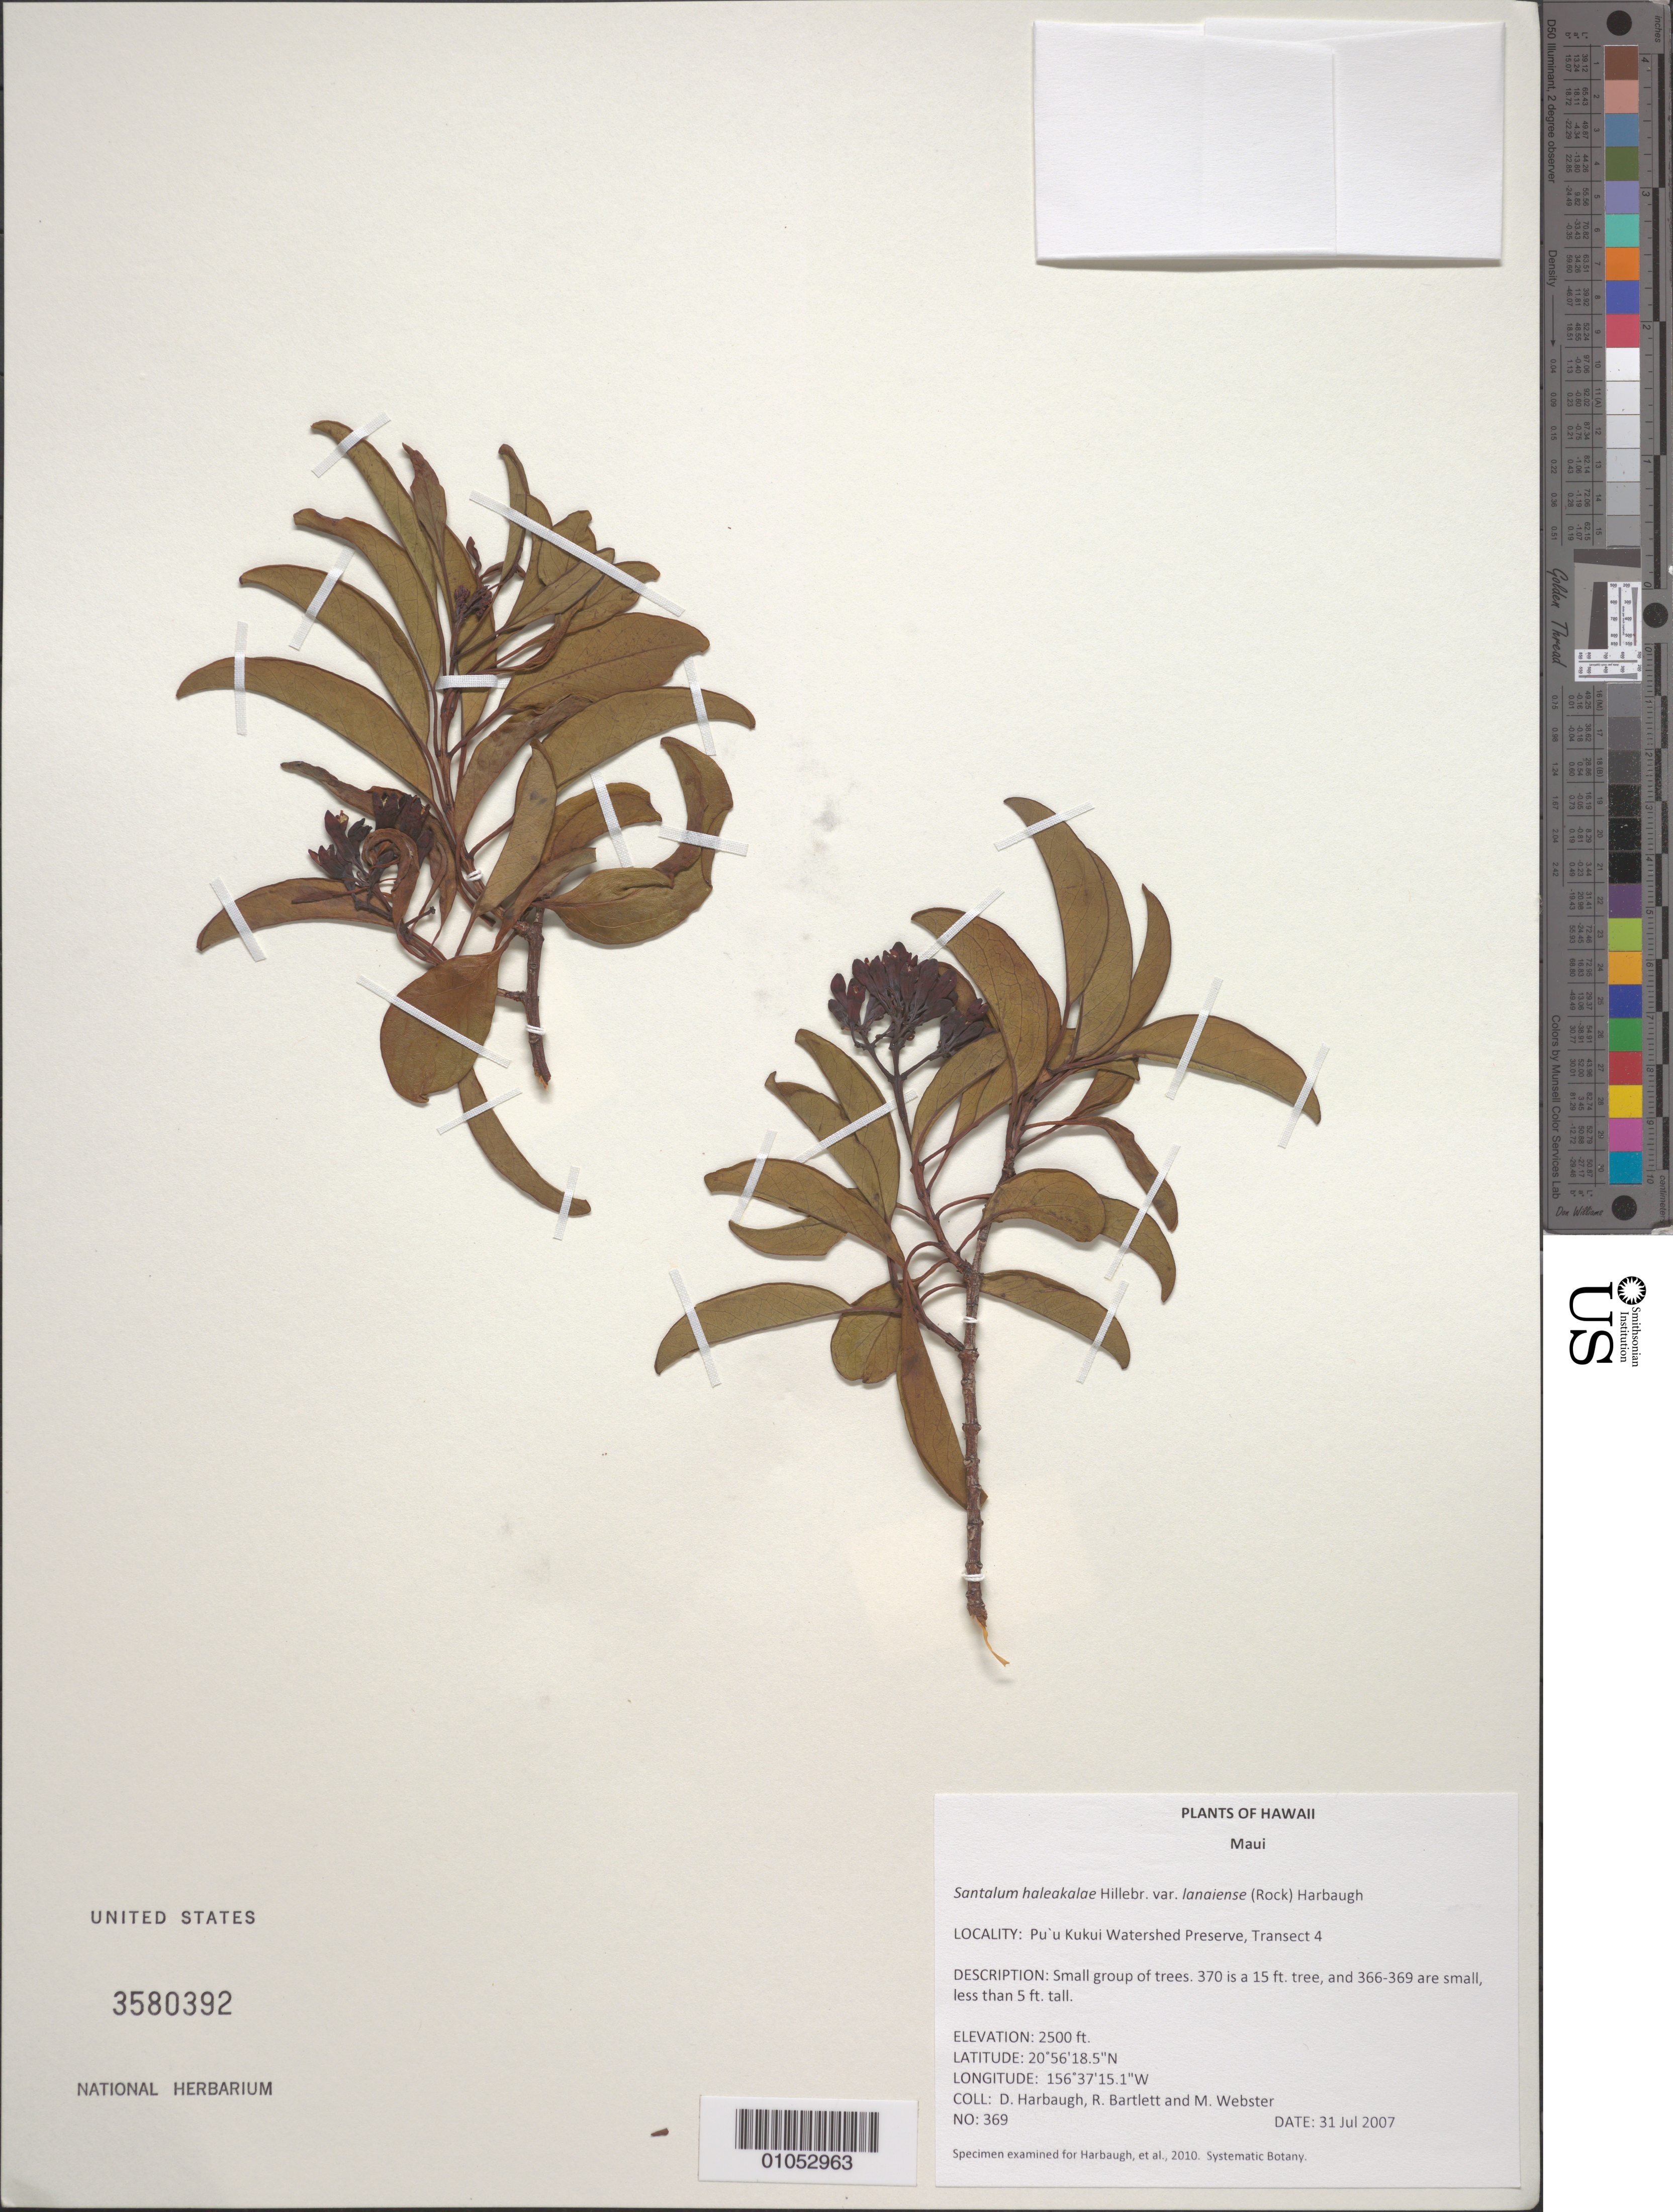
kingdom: Plantae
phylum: Tracheophyta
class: Magnoliopsida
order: Santalales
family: Santalaceae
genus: Santalum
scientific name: Santalum haleakalae var. lanaiense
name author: (Rock) Harbaugh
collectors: D. Harbaugh, R. Bartlett & M. Webster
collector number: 369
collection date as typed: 31 Jul 2007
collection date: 2007-07-31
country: United States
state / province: Hawaii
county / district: Maui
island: Maui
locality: Puu Kukui watershed Preserve, Transect 4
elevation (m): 762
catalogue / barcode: US 3580392